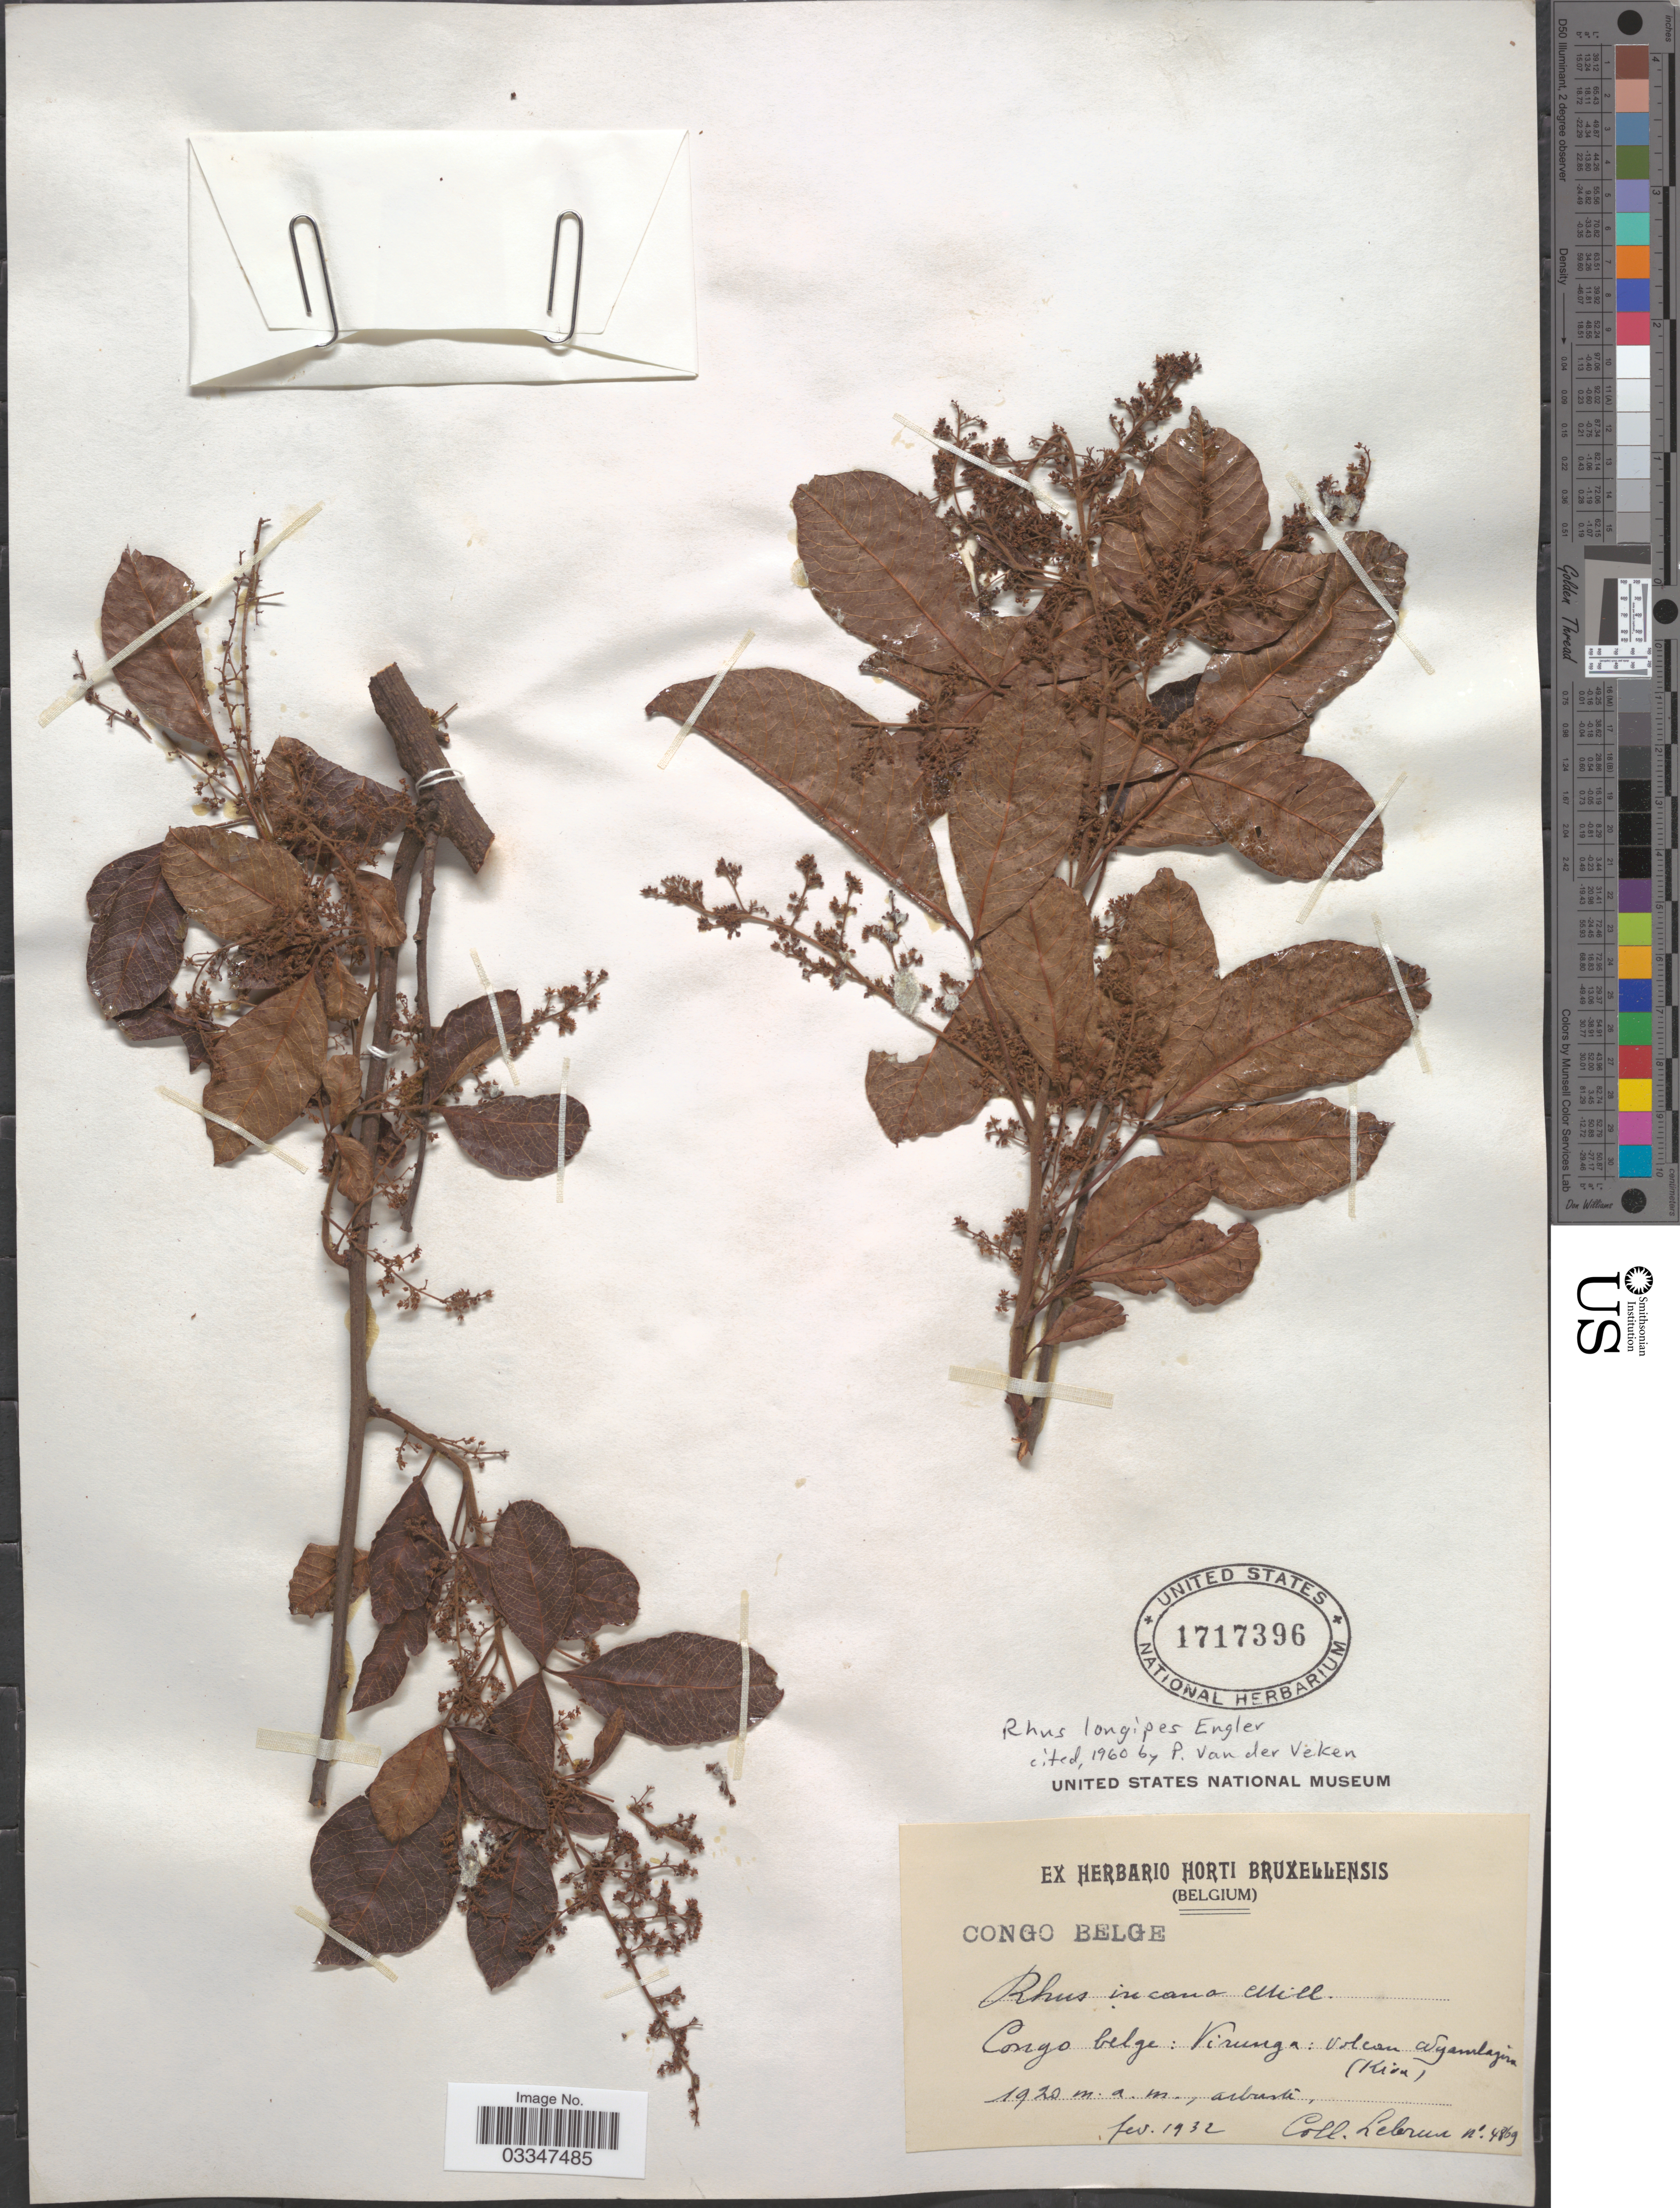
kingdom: Plantae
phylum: Tracheophyta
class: Magnoliopsida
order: Sapindales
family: Anacardiaceae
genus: Rhus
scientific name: Rhus longipes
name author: Engl.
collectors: J.A. Lebrun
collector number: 4869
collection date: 1932-02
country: Congo, Democratic Republic of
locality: Congo Belge: Virunga: Volcan Nyamlagira (Kivu).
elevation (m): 1920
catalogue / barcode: US 1717396